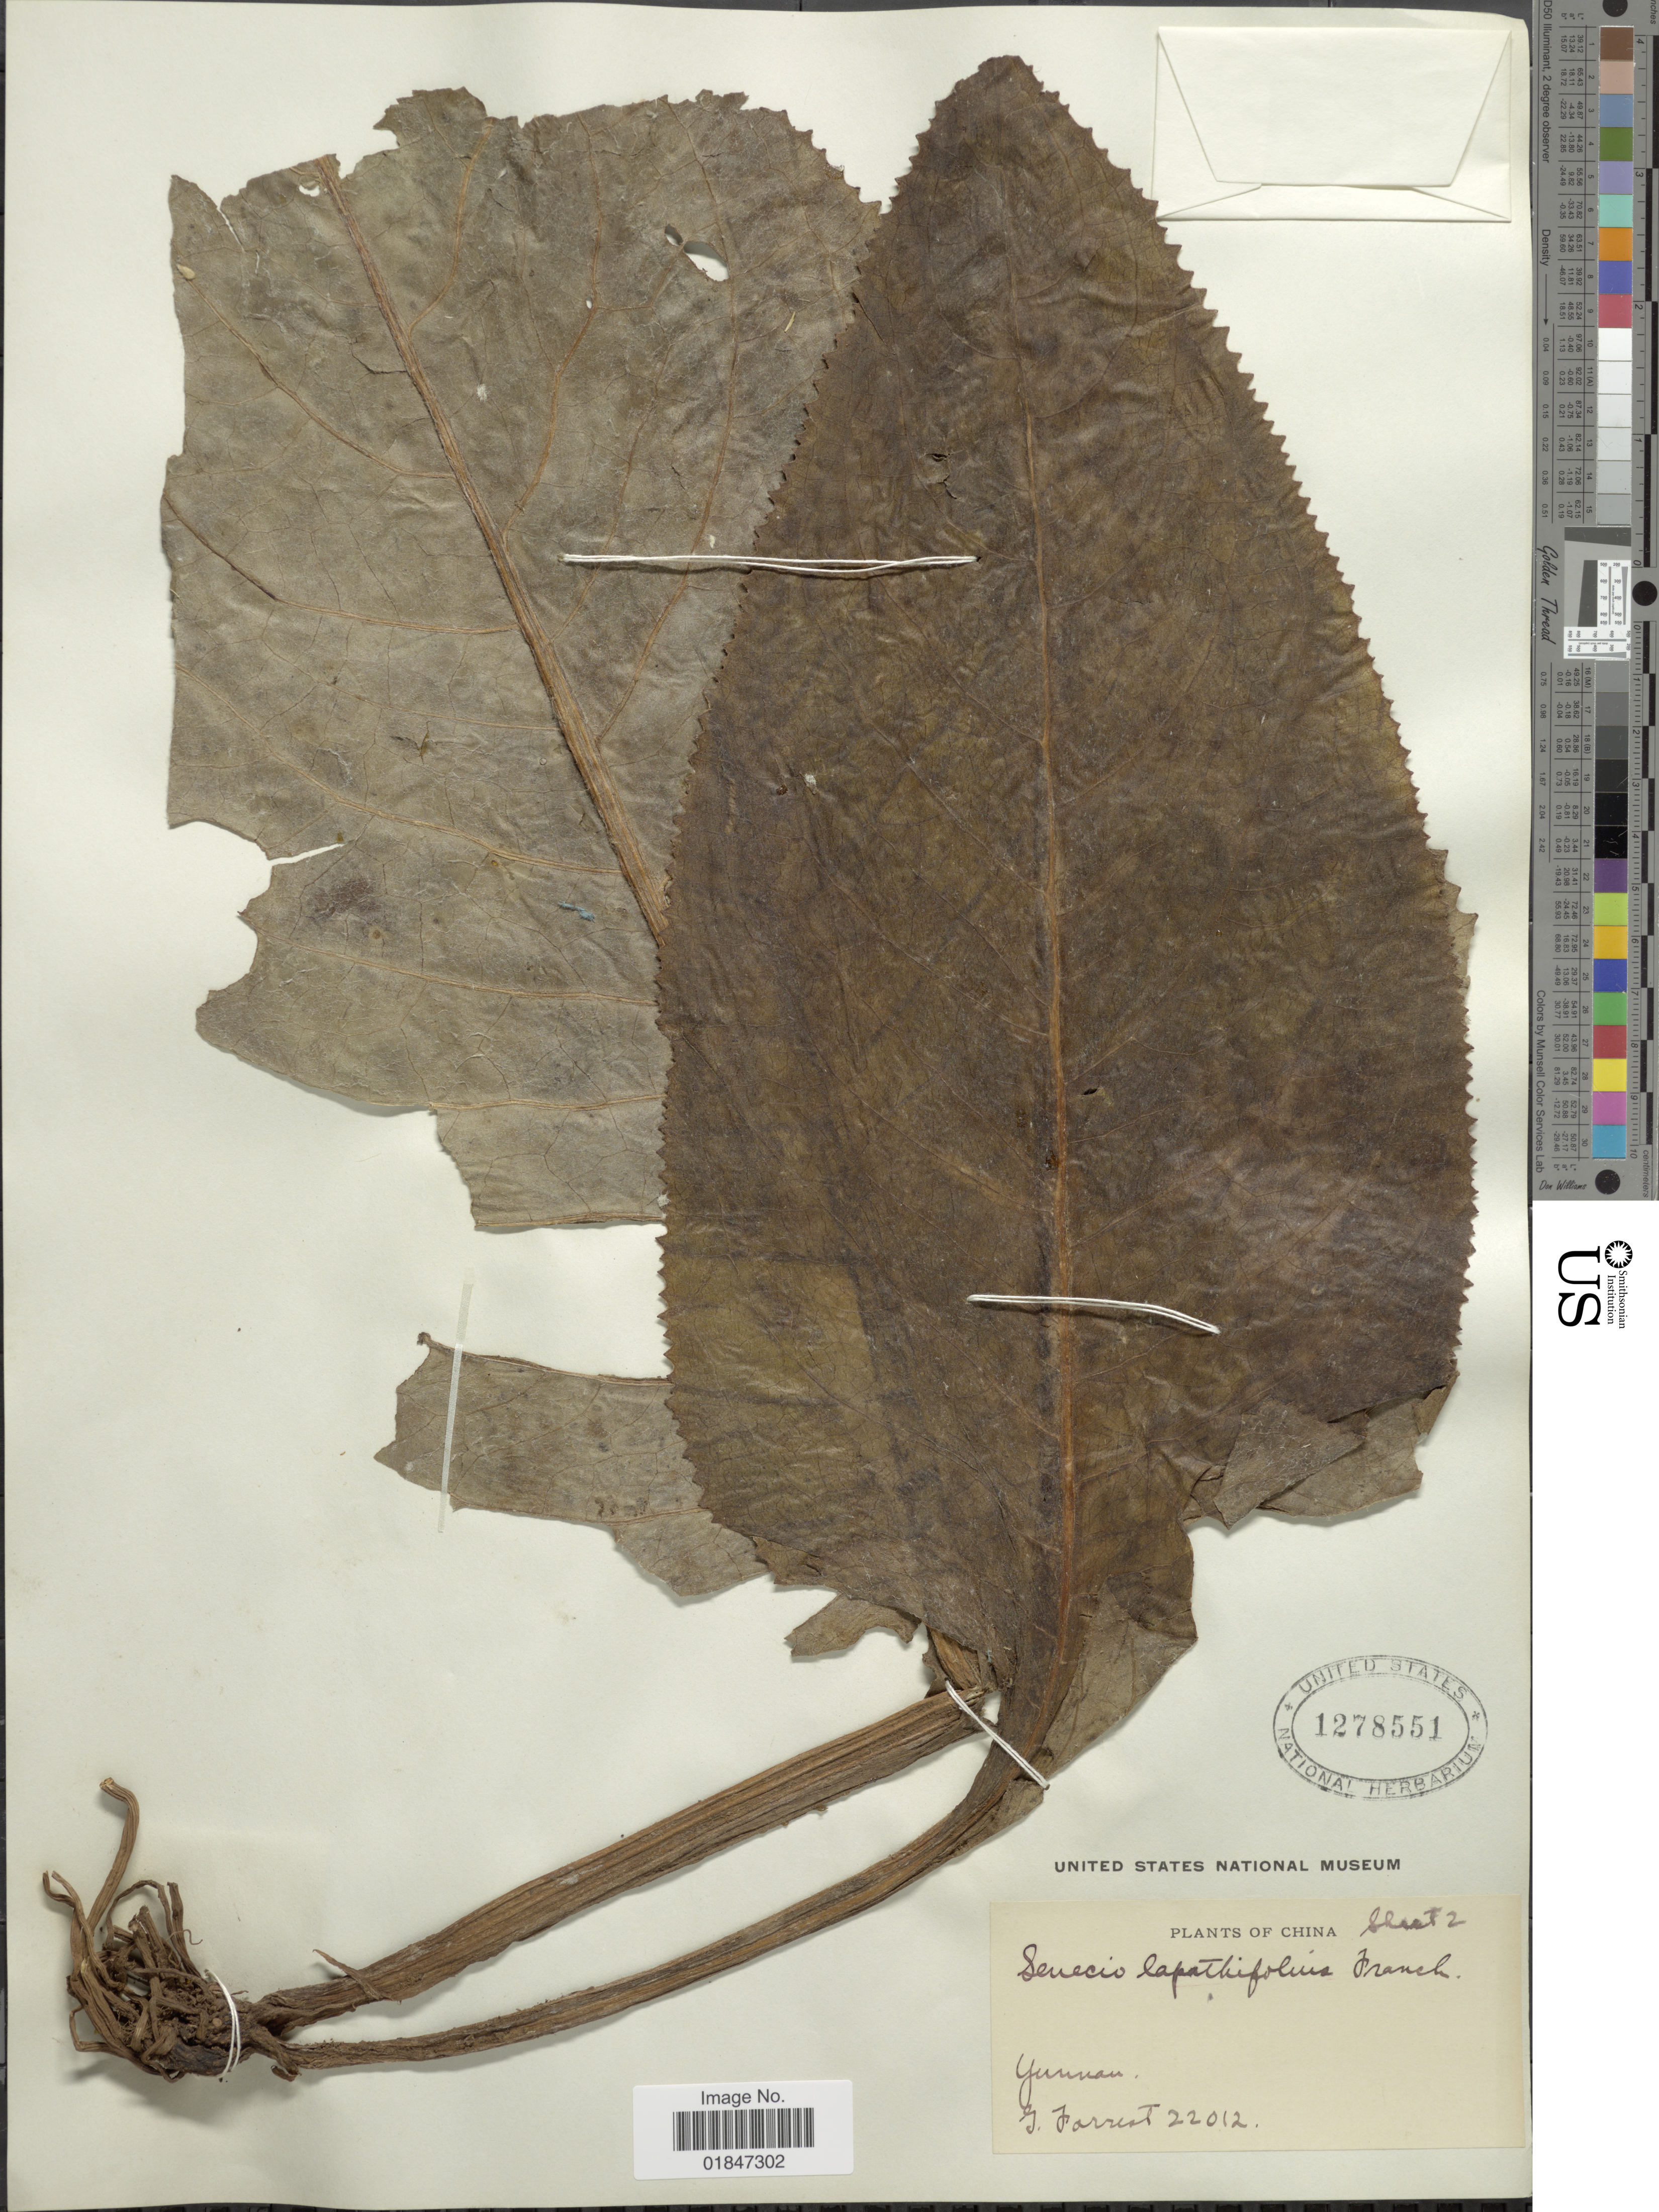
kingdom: Plantae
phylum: Tracheophyta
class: Magnoliopsida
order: Asterales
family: Asteraceae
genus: Ligularia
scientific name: Ligularia lapathifolia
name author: (Franch.) Hand.-Mazz.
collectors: G. Forrest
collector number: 22012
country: China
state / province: Yunnan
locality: Yunnan. China,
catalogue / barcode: US 1278551